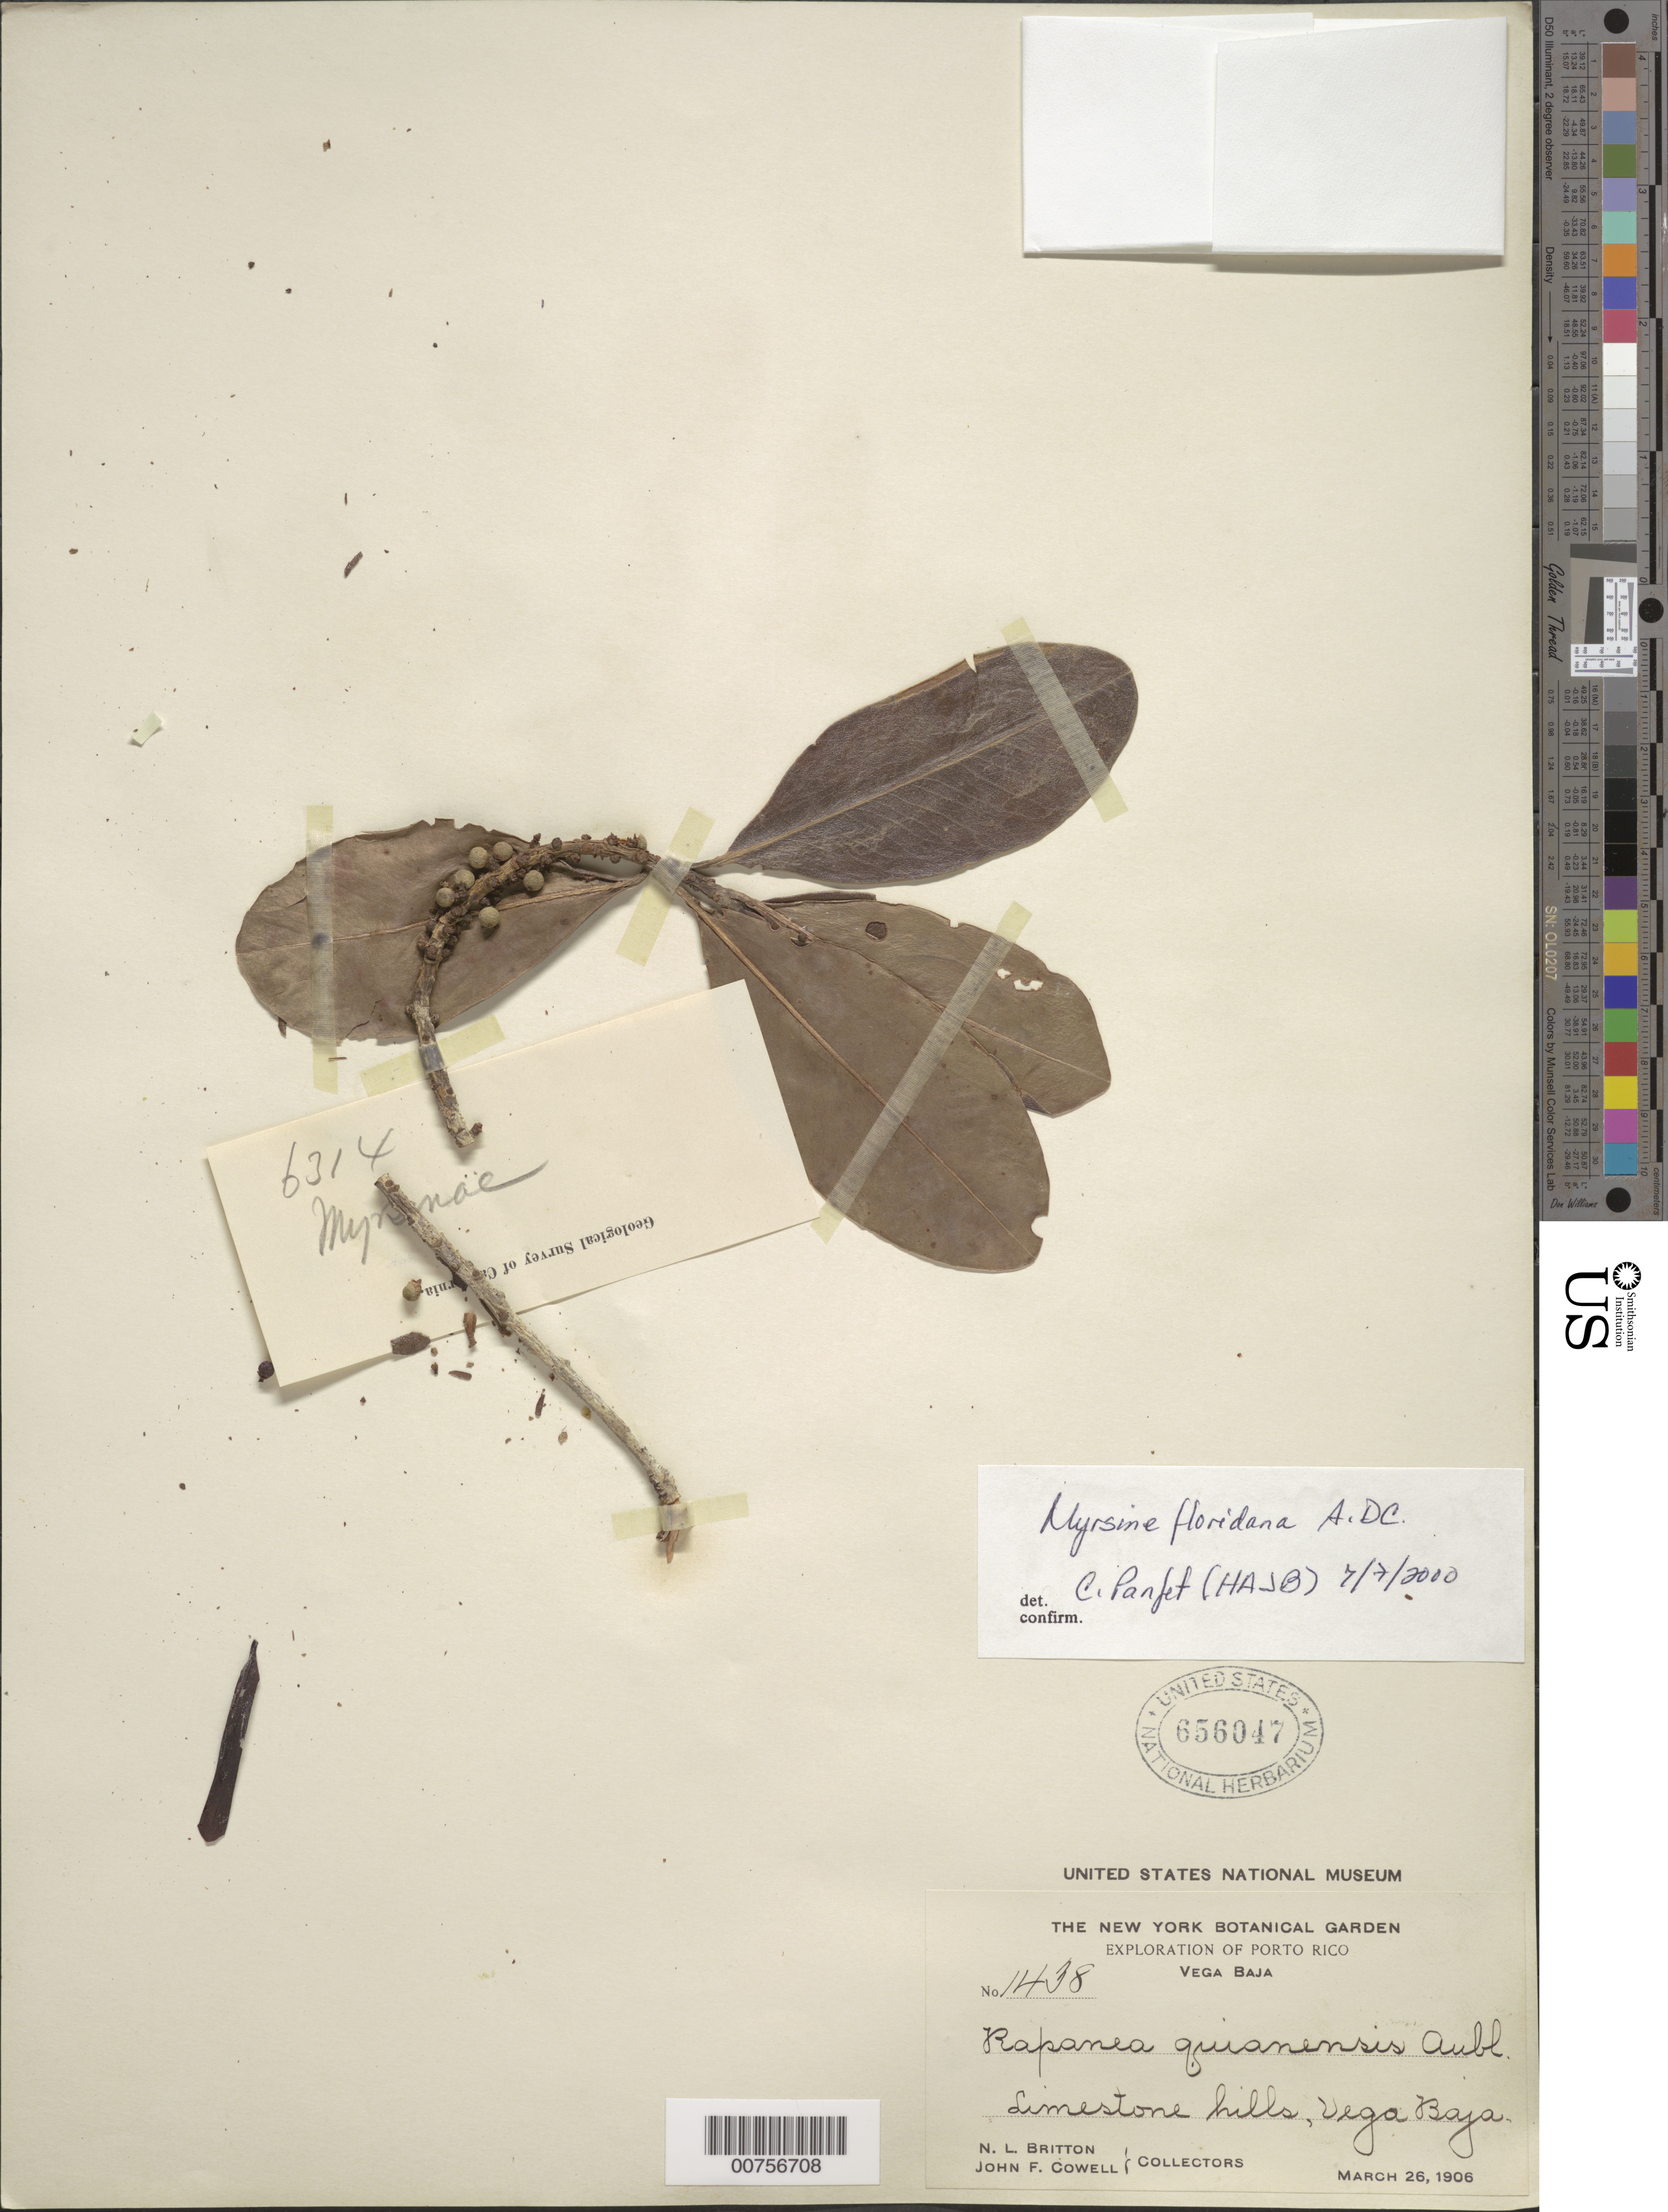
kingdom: Plantae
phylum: Tracheophyta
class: Magnoliopsida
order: Ericales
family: Primulaceae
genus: Myrsine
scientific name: Myrsine floridana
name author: A. DC.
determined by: Panfet, C.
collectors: N. Britton & J. F. Cowell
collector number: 1438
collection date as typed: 26 Mar 1906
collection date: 1906-03-26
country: Puerto Rico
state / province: Vega Baja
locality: Vega Baja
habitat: Limestone hills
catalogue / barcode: US 656047